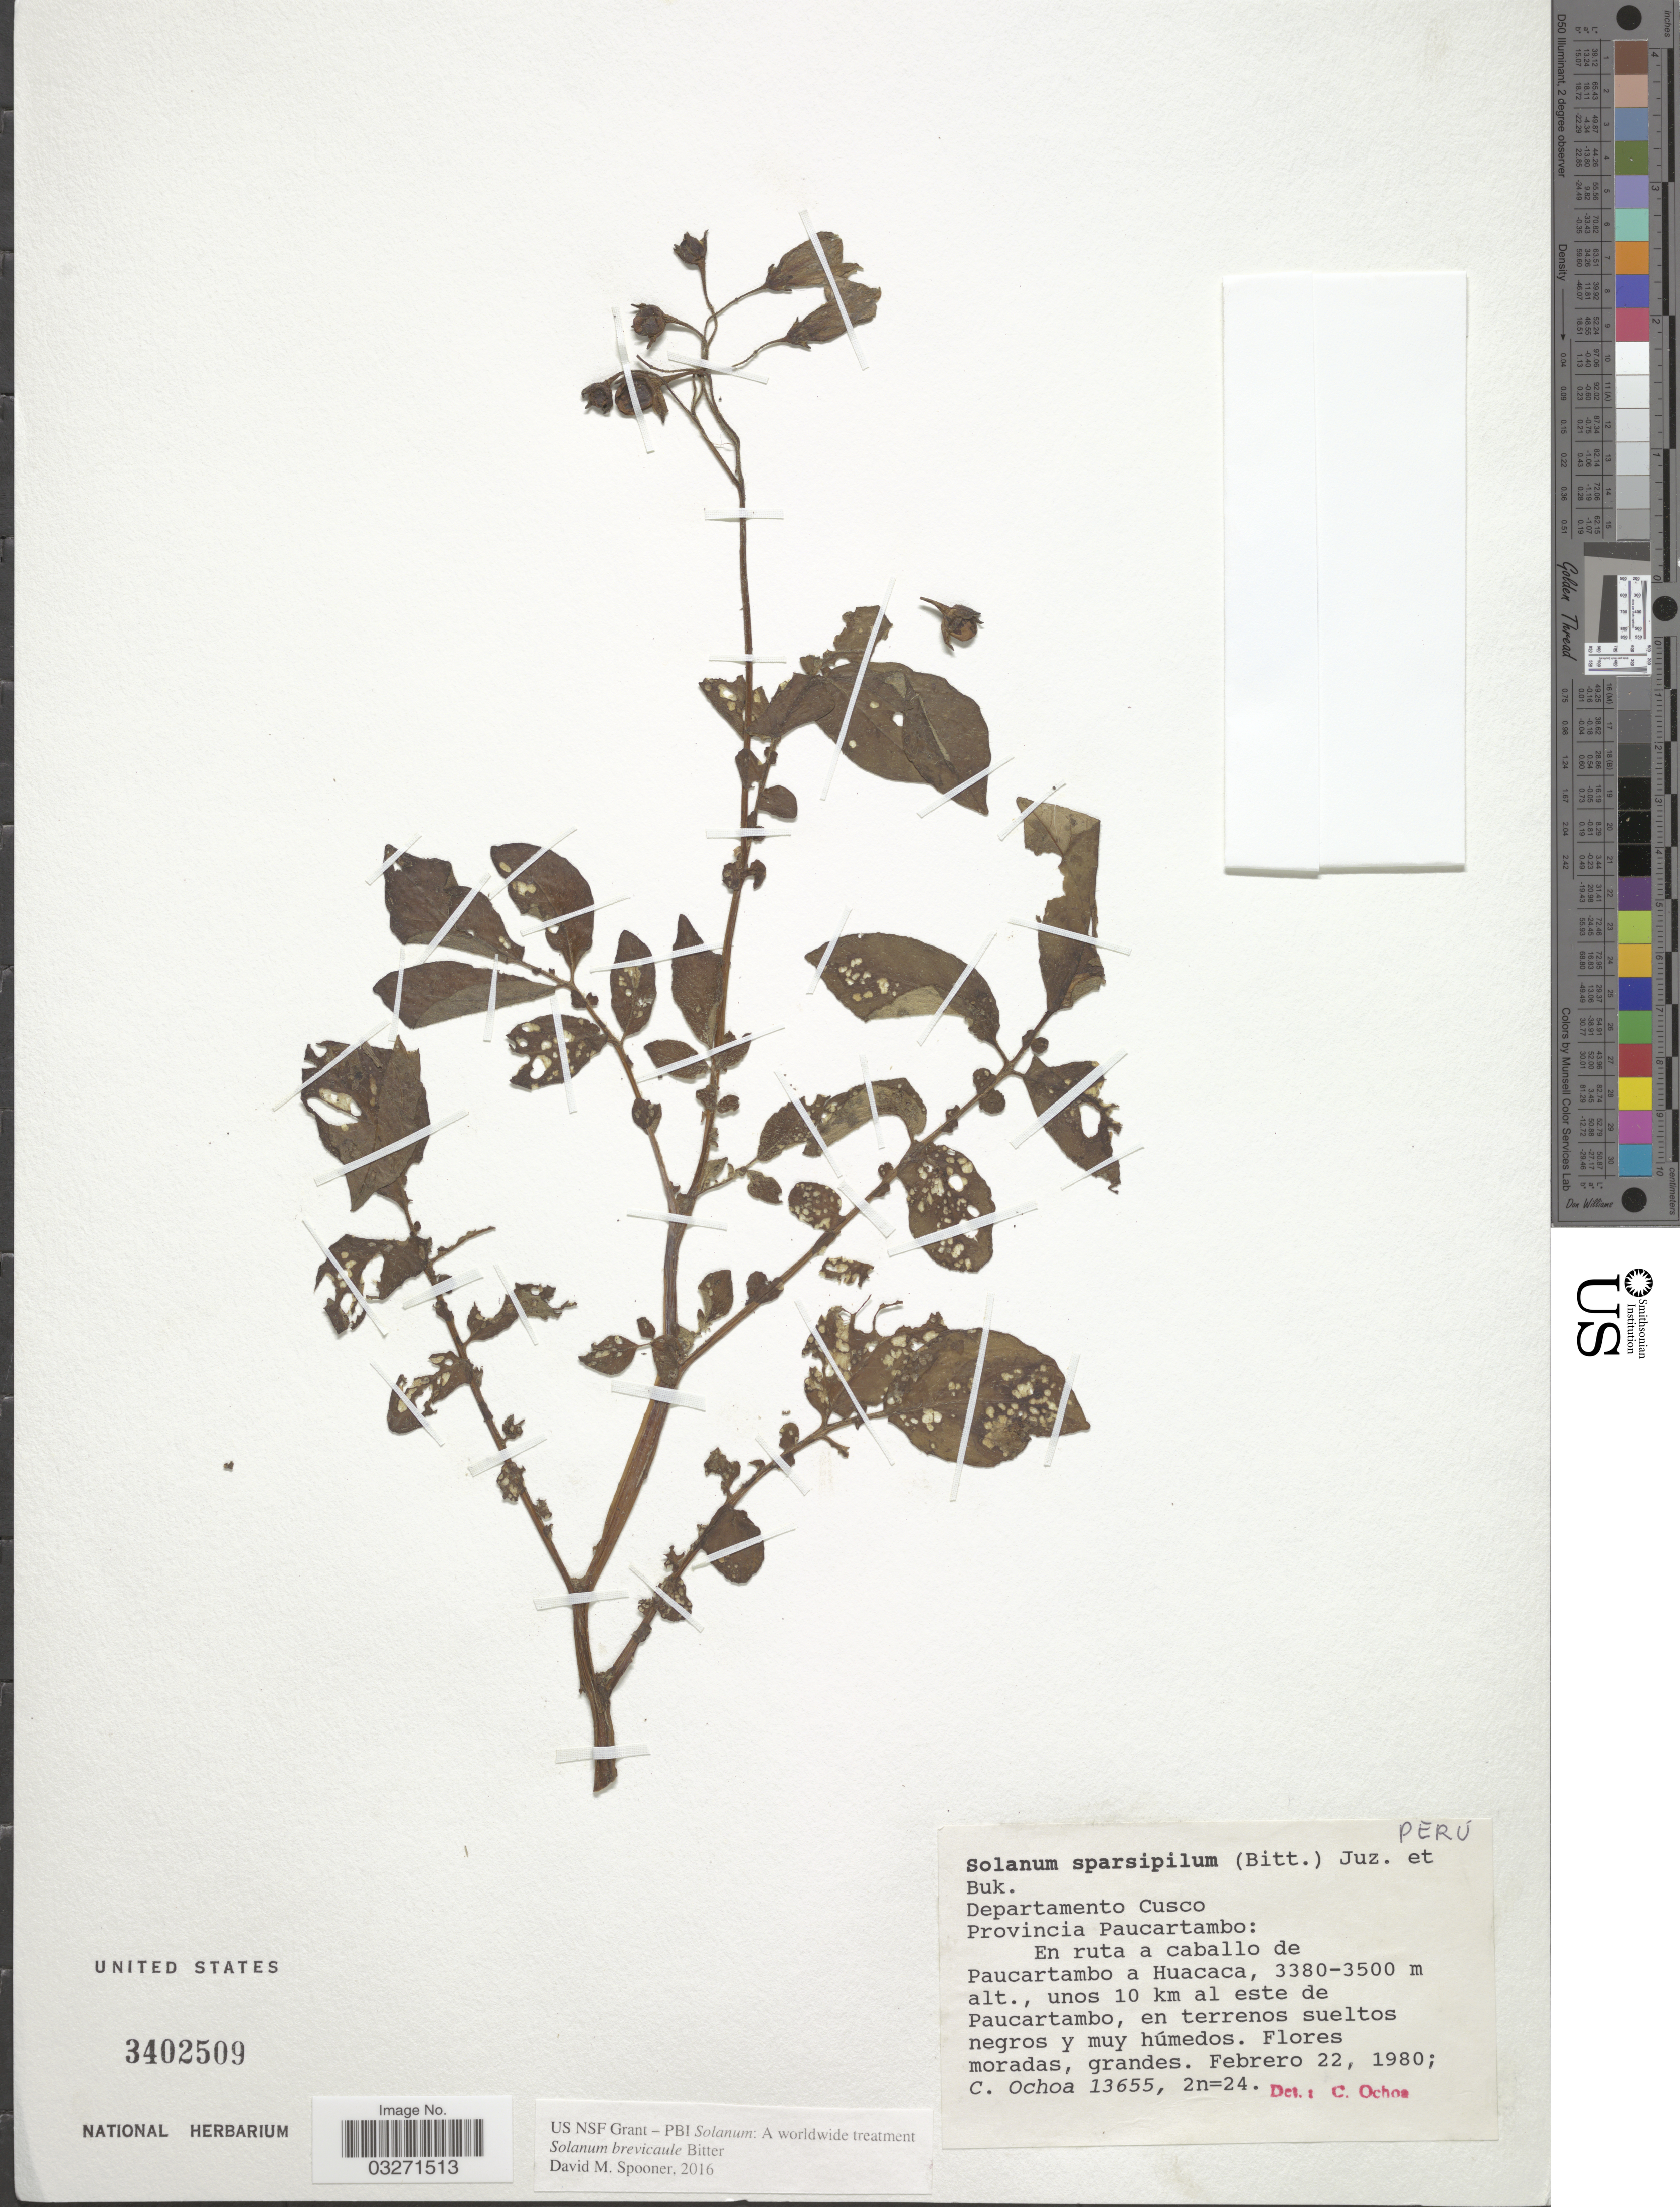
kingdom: Plantae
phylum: Tracheophyta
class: Magnoliopsida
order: Solanales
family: Solanaceae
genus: Solanum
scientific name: Solanum brevicaule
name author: Bitter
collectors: C. Ochoa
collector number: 13655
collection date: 1980-02-22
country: Peru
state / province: Cusco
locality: Departamento Cusco. Provincia Paucartambo: En ruta a caballo de Paucartambo a Huacaca, unos 10 km al este de Paucartambo.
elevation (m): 3380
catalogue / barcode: US 3402509